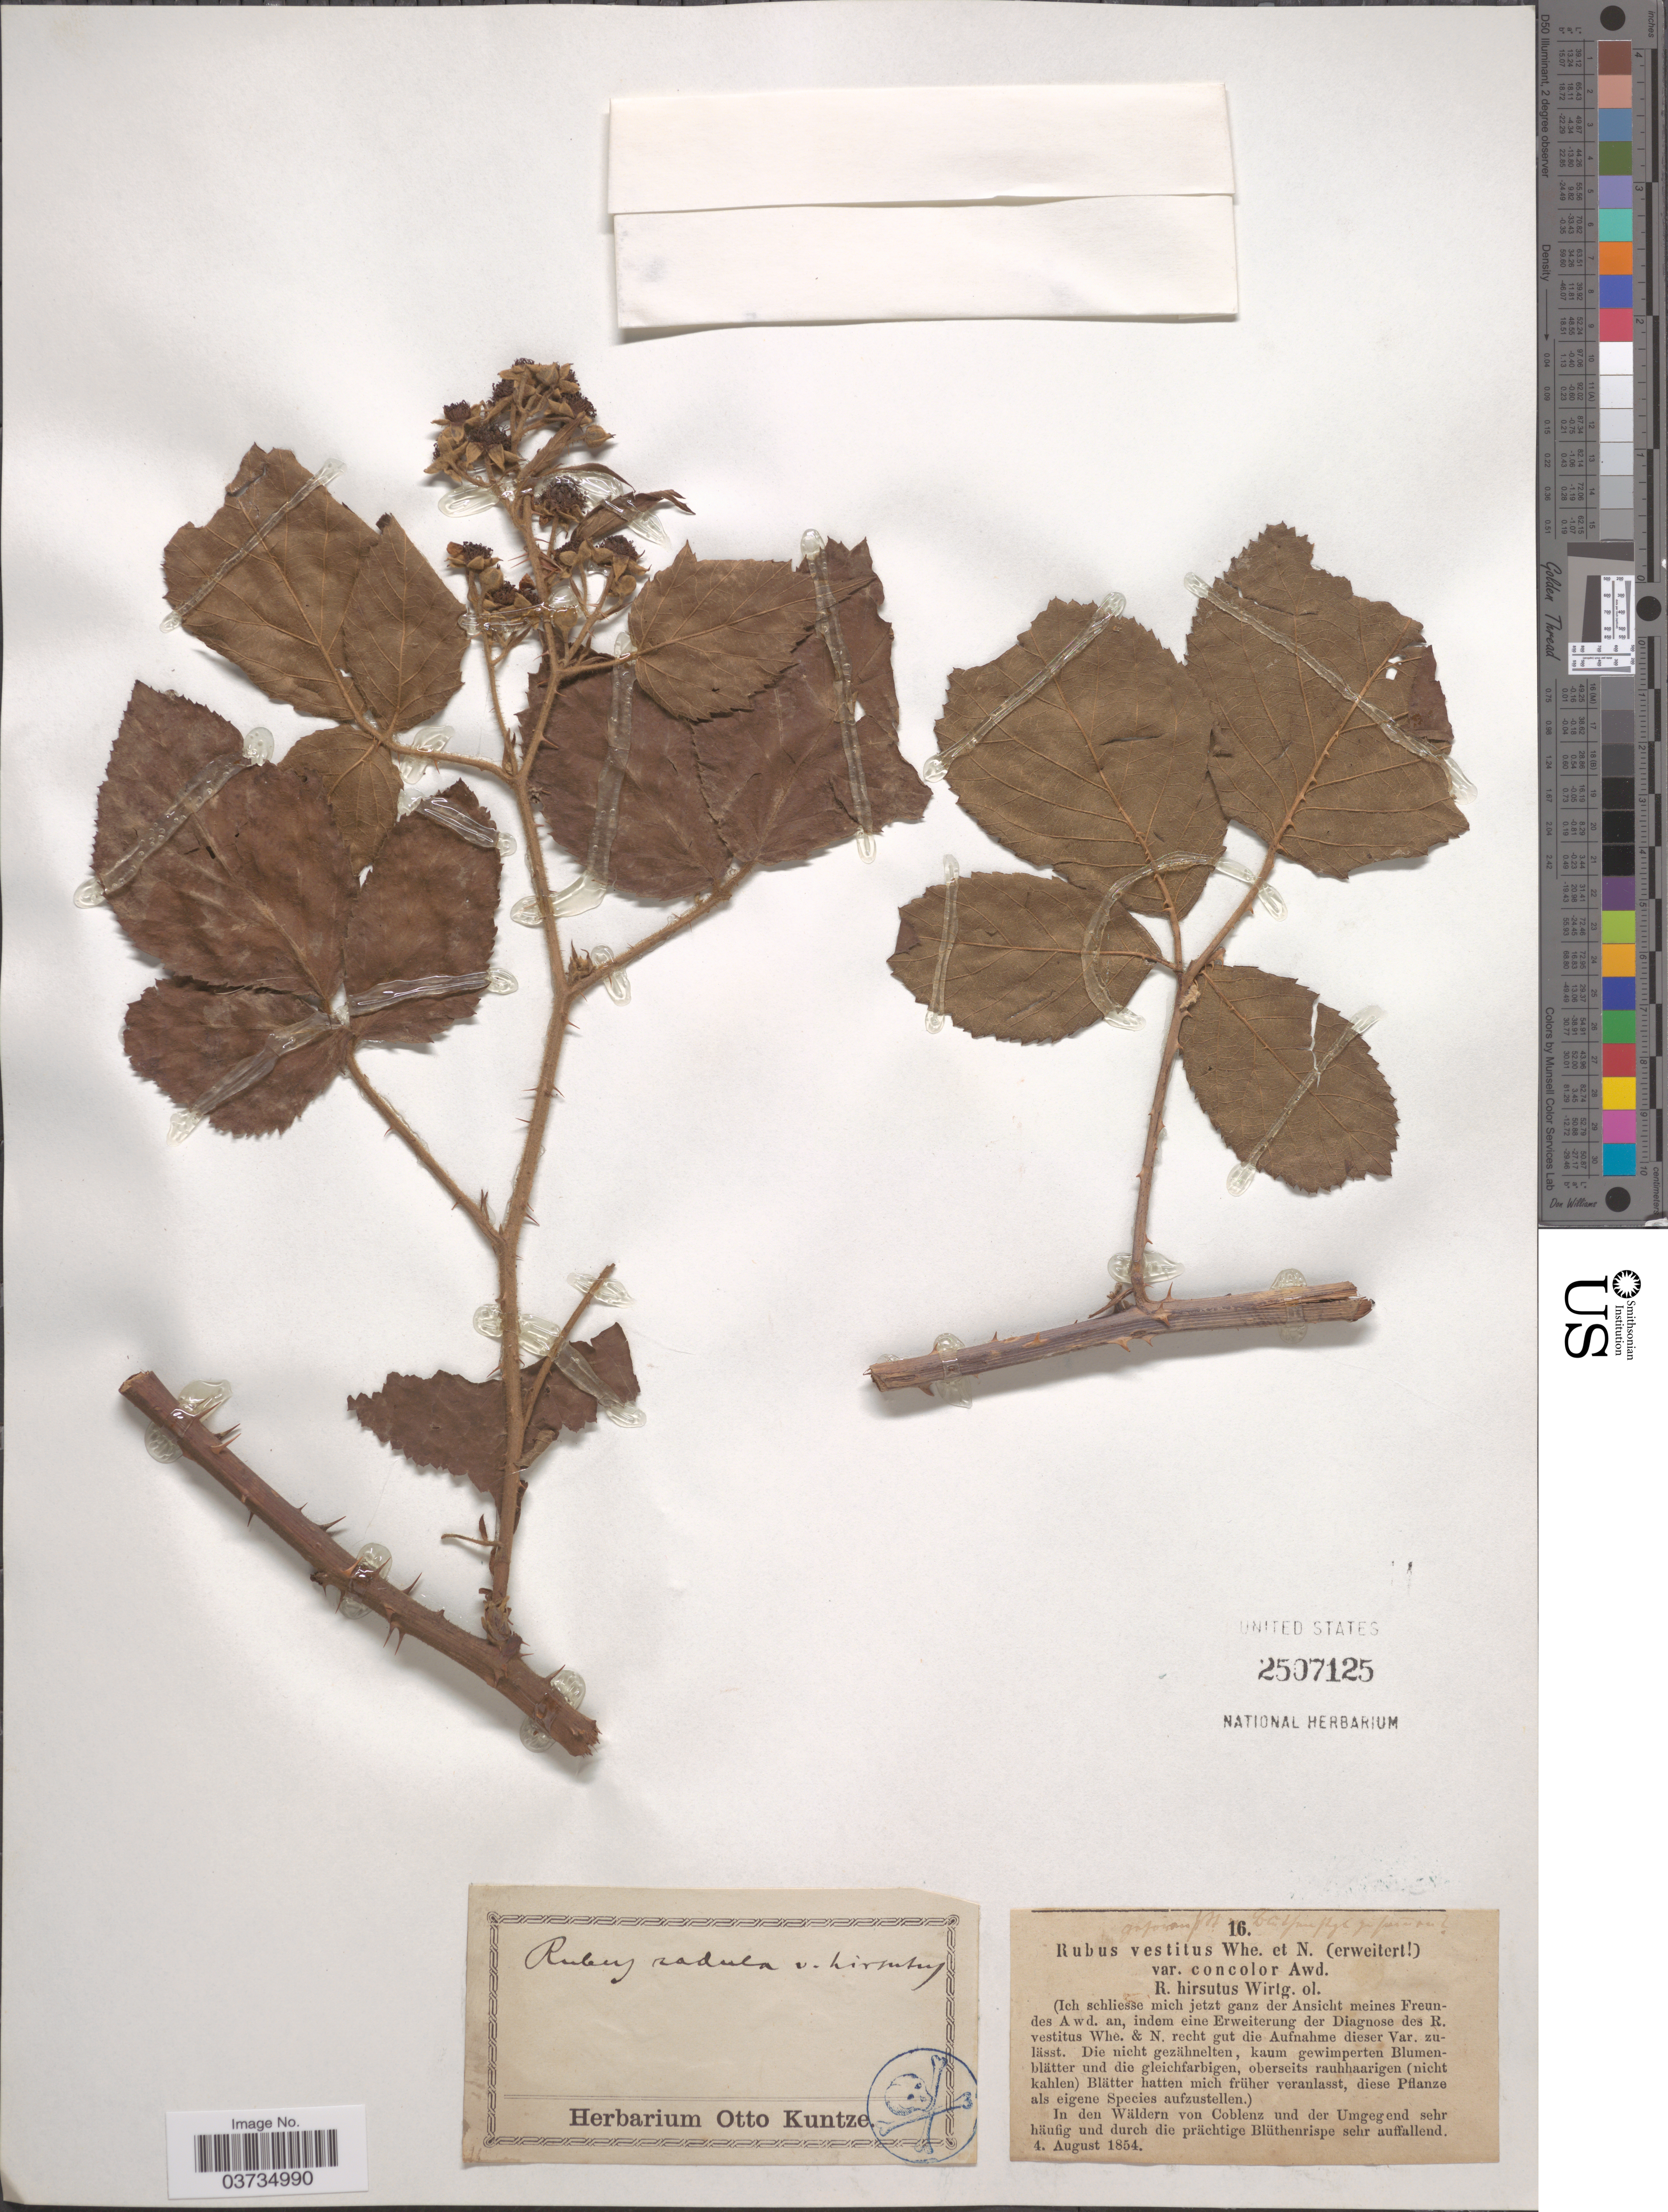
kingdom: Plantae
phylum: Tracheophyta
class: Magnoliopsida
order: Rosales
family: Rosaceae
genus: Rubus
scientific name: Rubus radula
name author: Weihe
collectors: ex herb. Otto Kuntze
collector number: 16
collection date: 1854-08-04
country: Germany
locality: In den Wäldern von Coblenz und der Umgegrend sehr häufig und durch die prächtige Blüthenrispe sehr auffallend.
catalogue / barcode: US 2507125